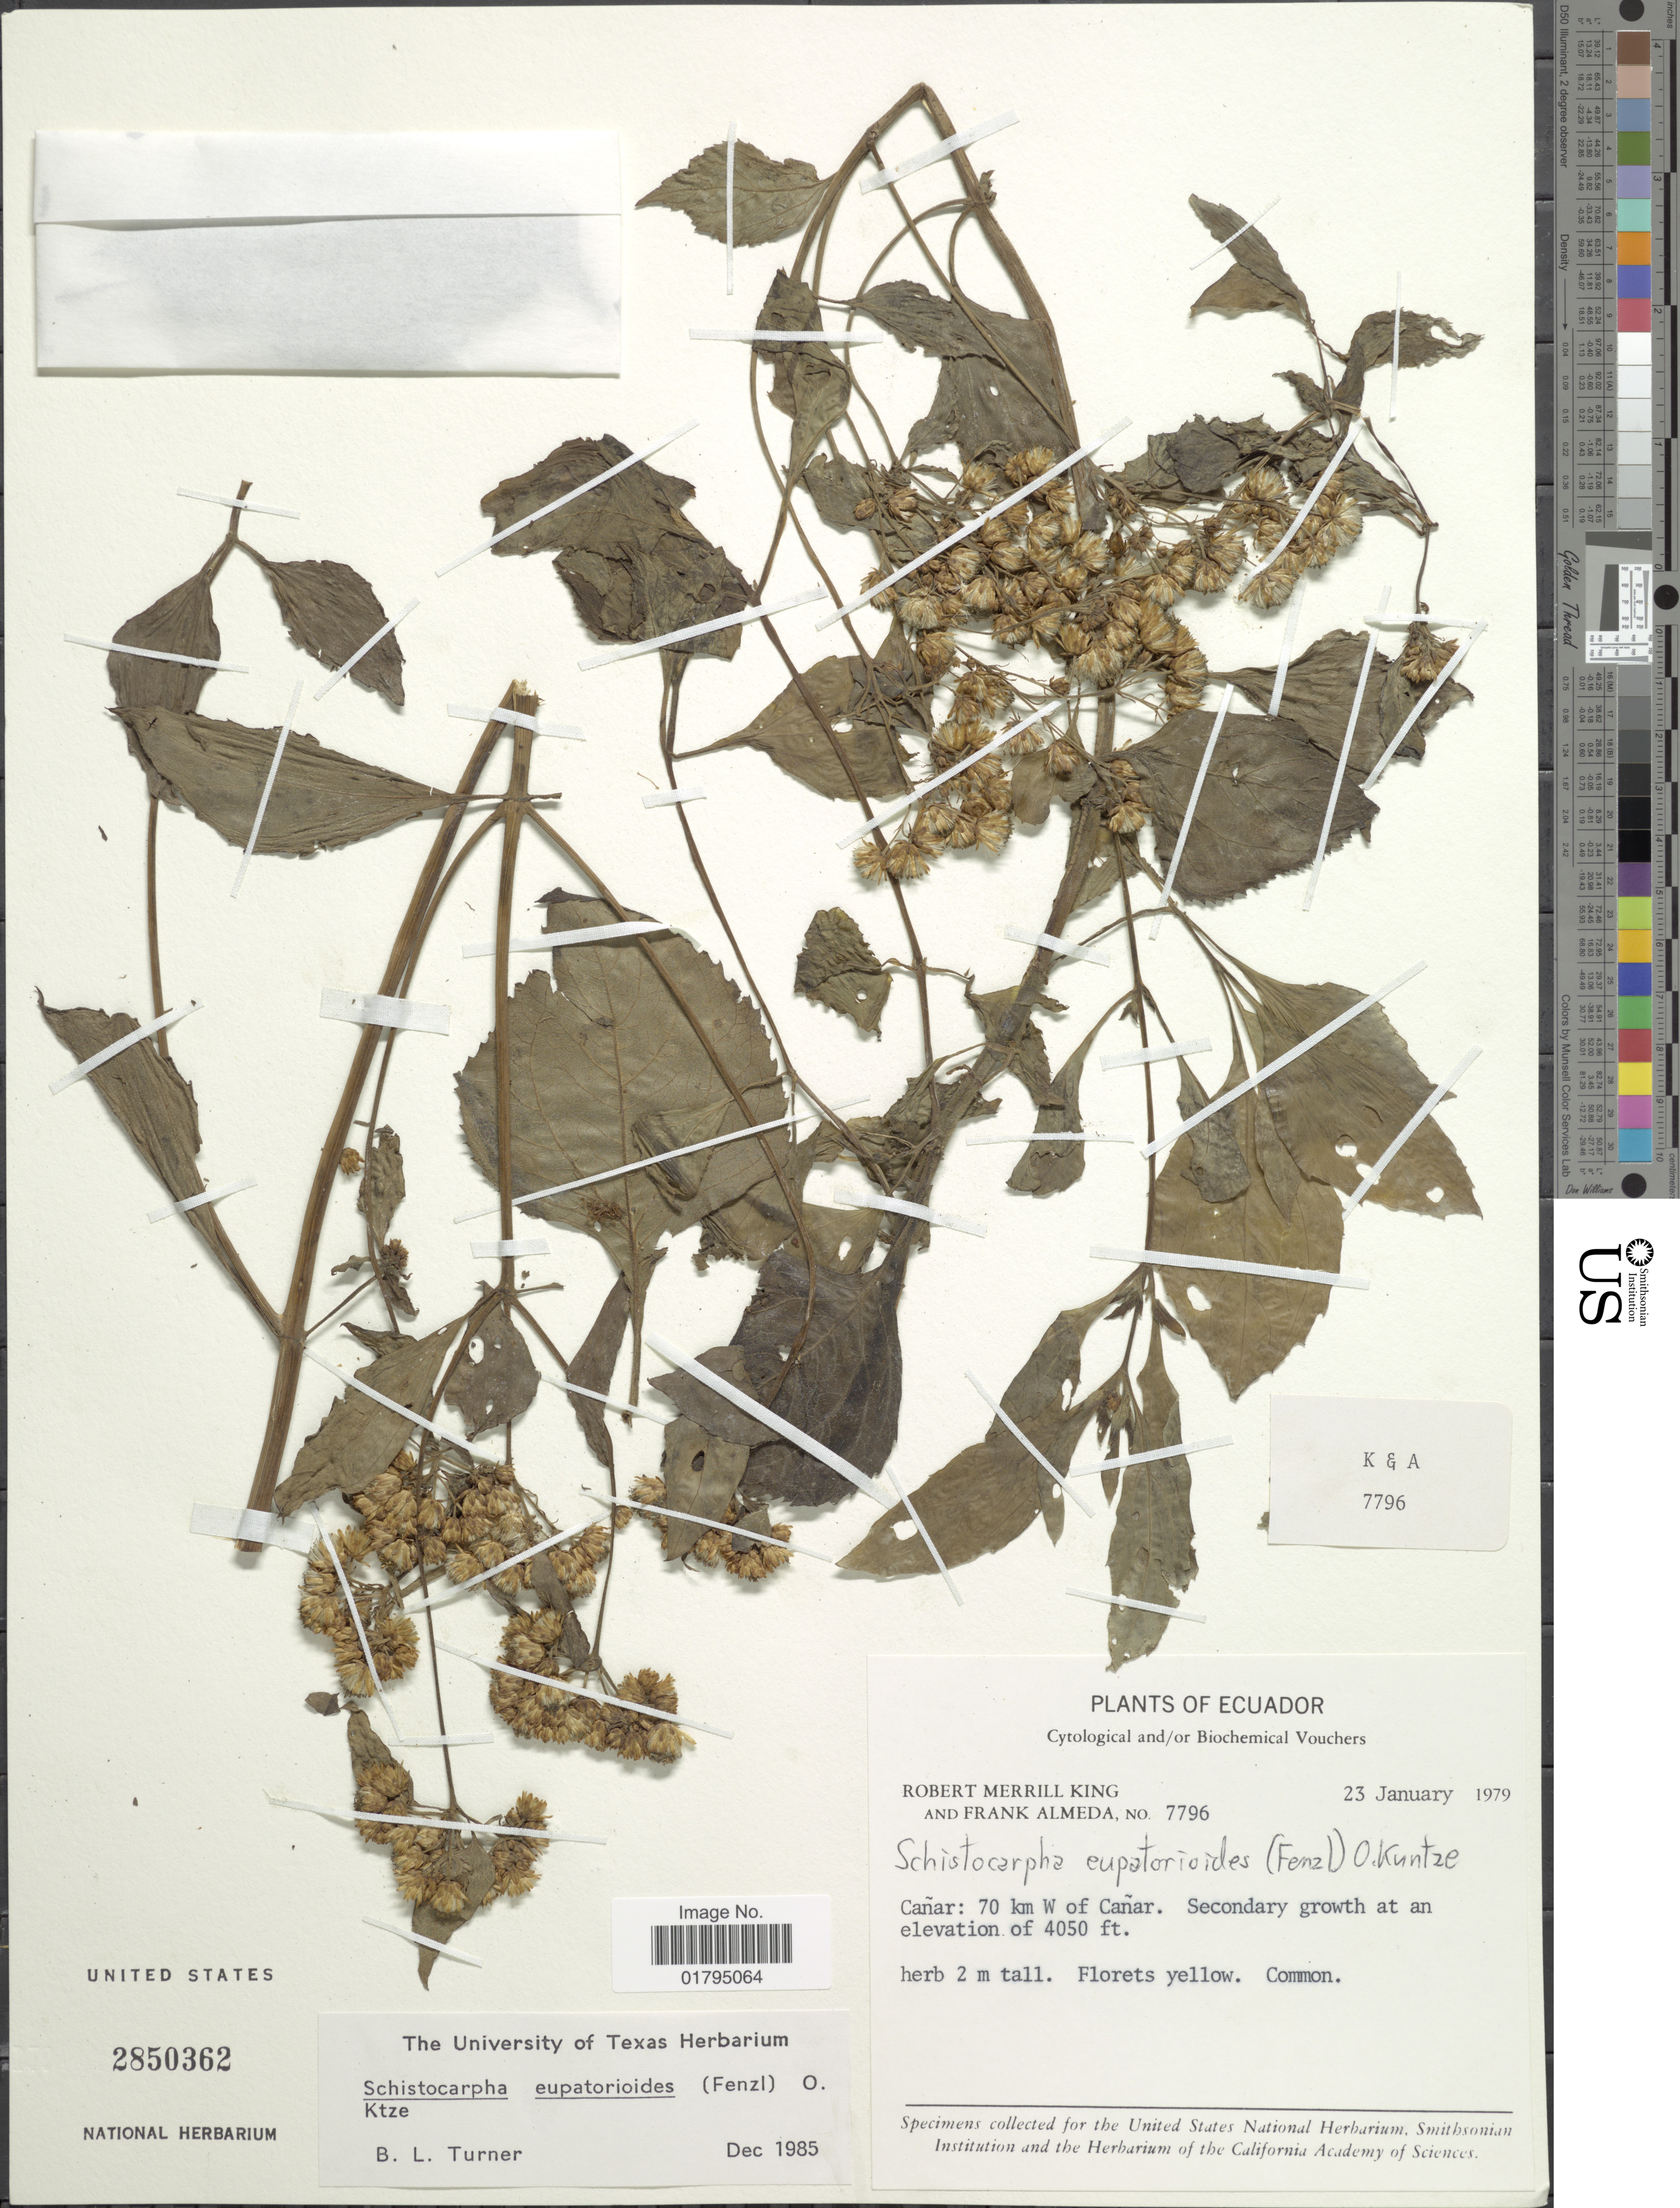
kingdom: Plantae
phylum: Tracheophyta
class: Magnoliopsida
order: Asterales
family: Asteraceae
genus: Schistocarpha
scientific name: Schistocarpha eupatorioides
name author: (Fenzl) Kuntze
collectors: R. M. King & F. Almeda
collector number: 7796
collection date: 1979-01-23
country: Ecuador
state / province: Cañar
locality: Canar: 70 km W of Canar.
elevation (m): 1234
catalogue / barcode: US 2850362